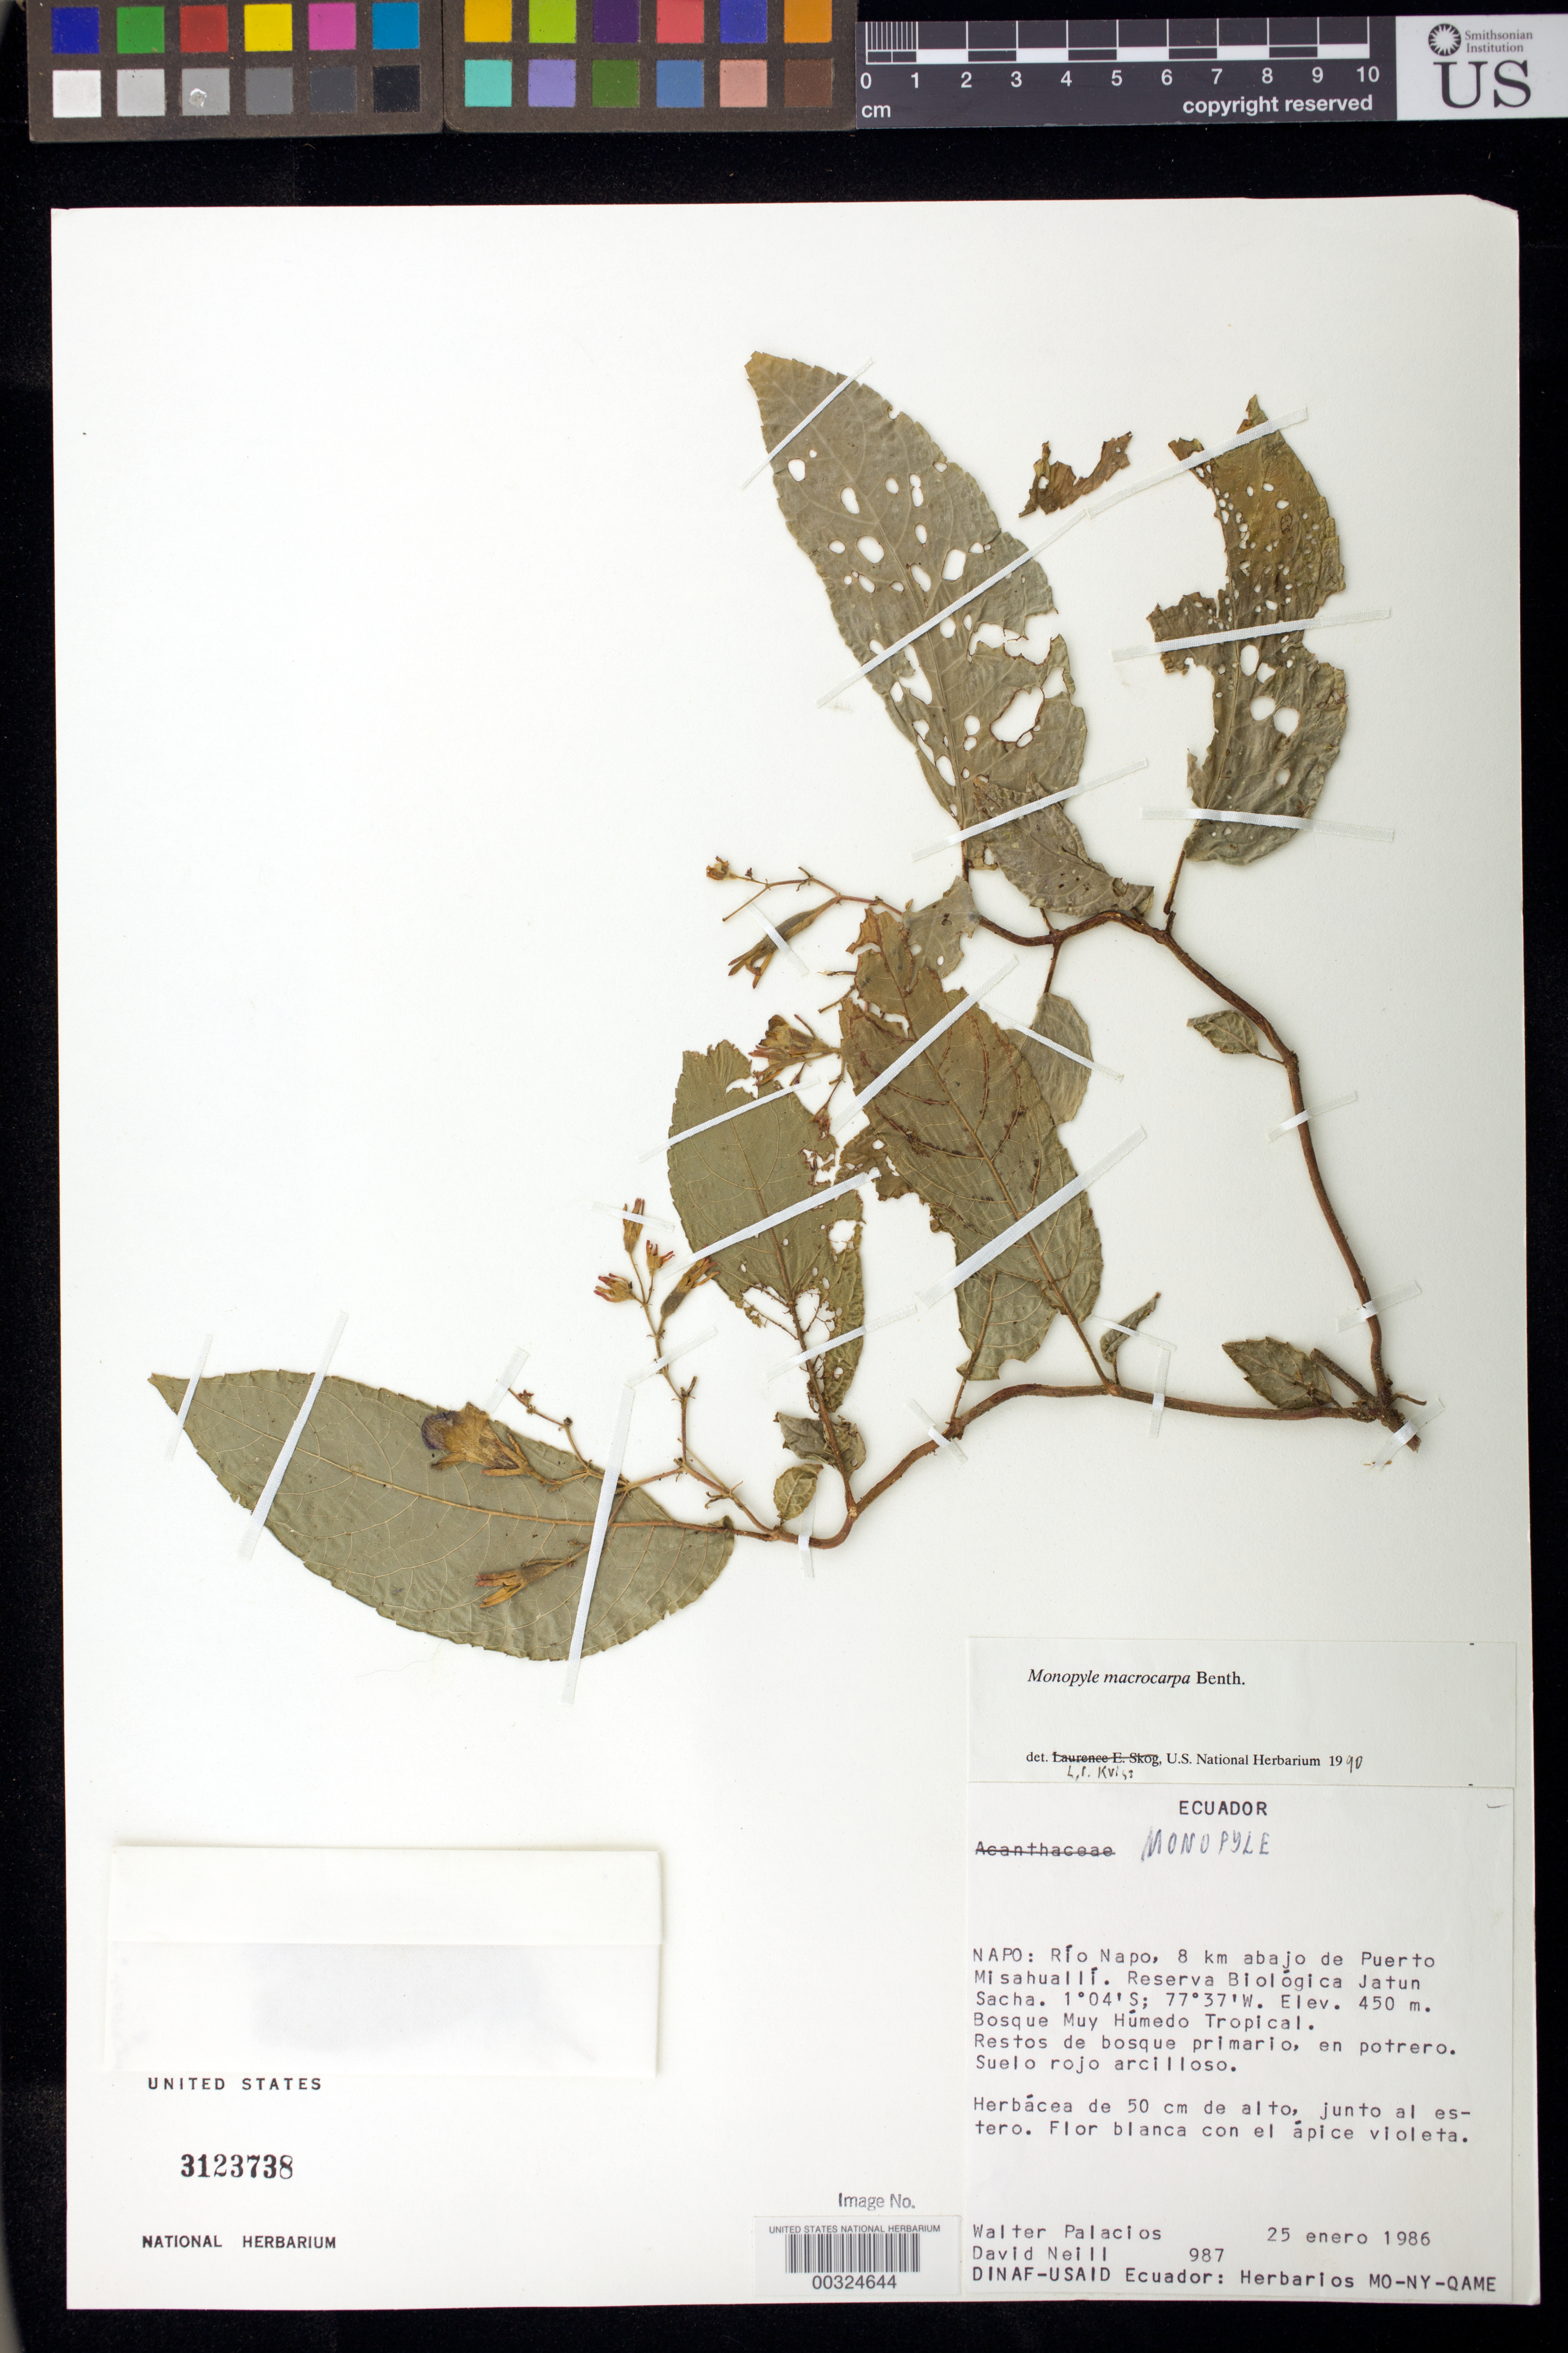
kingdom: Plantae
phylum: Tracheophyta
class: Magnoliopsida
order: Lamiales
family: Gesneriaceae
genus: Monopyle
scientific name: Monopyle macrocarpa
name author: Benth.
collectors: W. Palacios & D. A. Neill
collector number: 987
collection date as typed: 25 Jan 1986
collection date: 1986-01-25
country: Ecuador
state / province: Napo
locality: Rio Napo, 8 km below Puerto Misahualli, Reserva Biologica Jatun Sacha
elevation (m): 450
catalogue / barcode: US 3123738